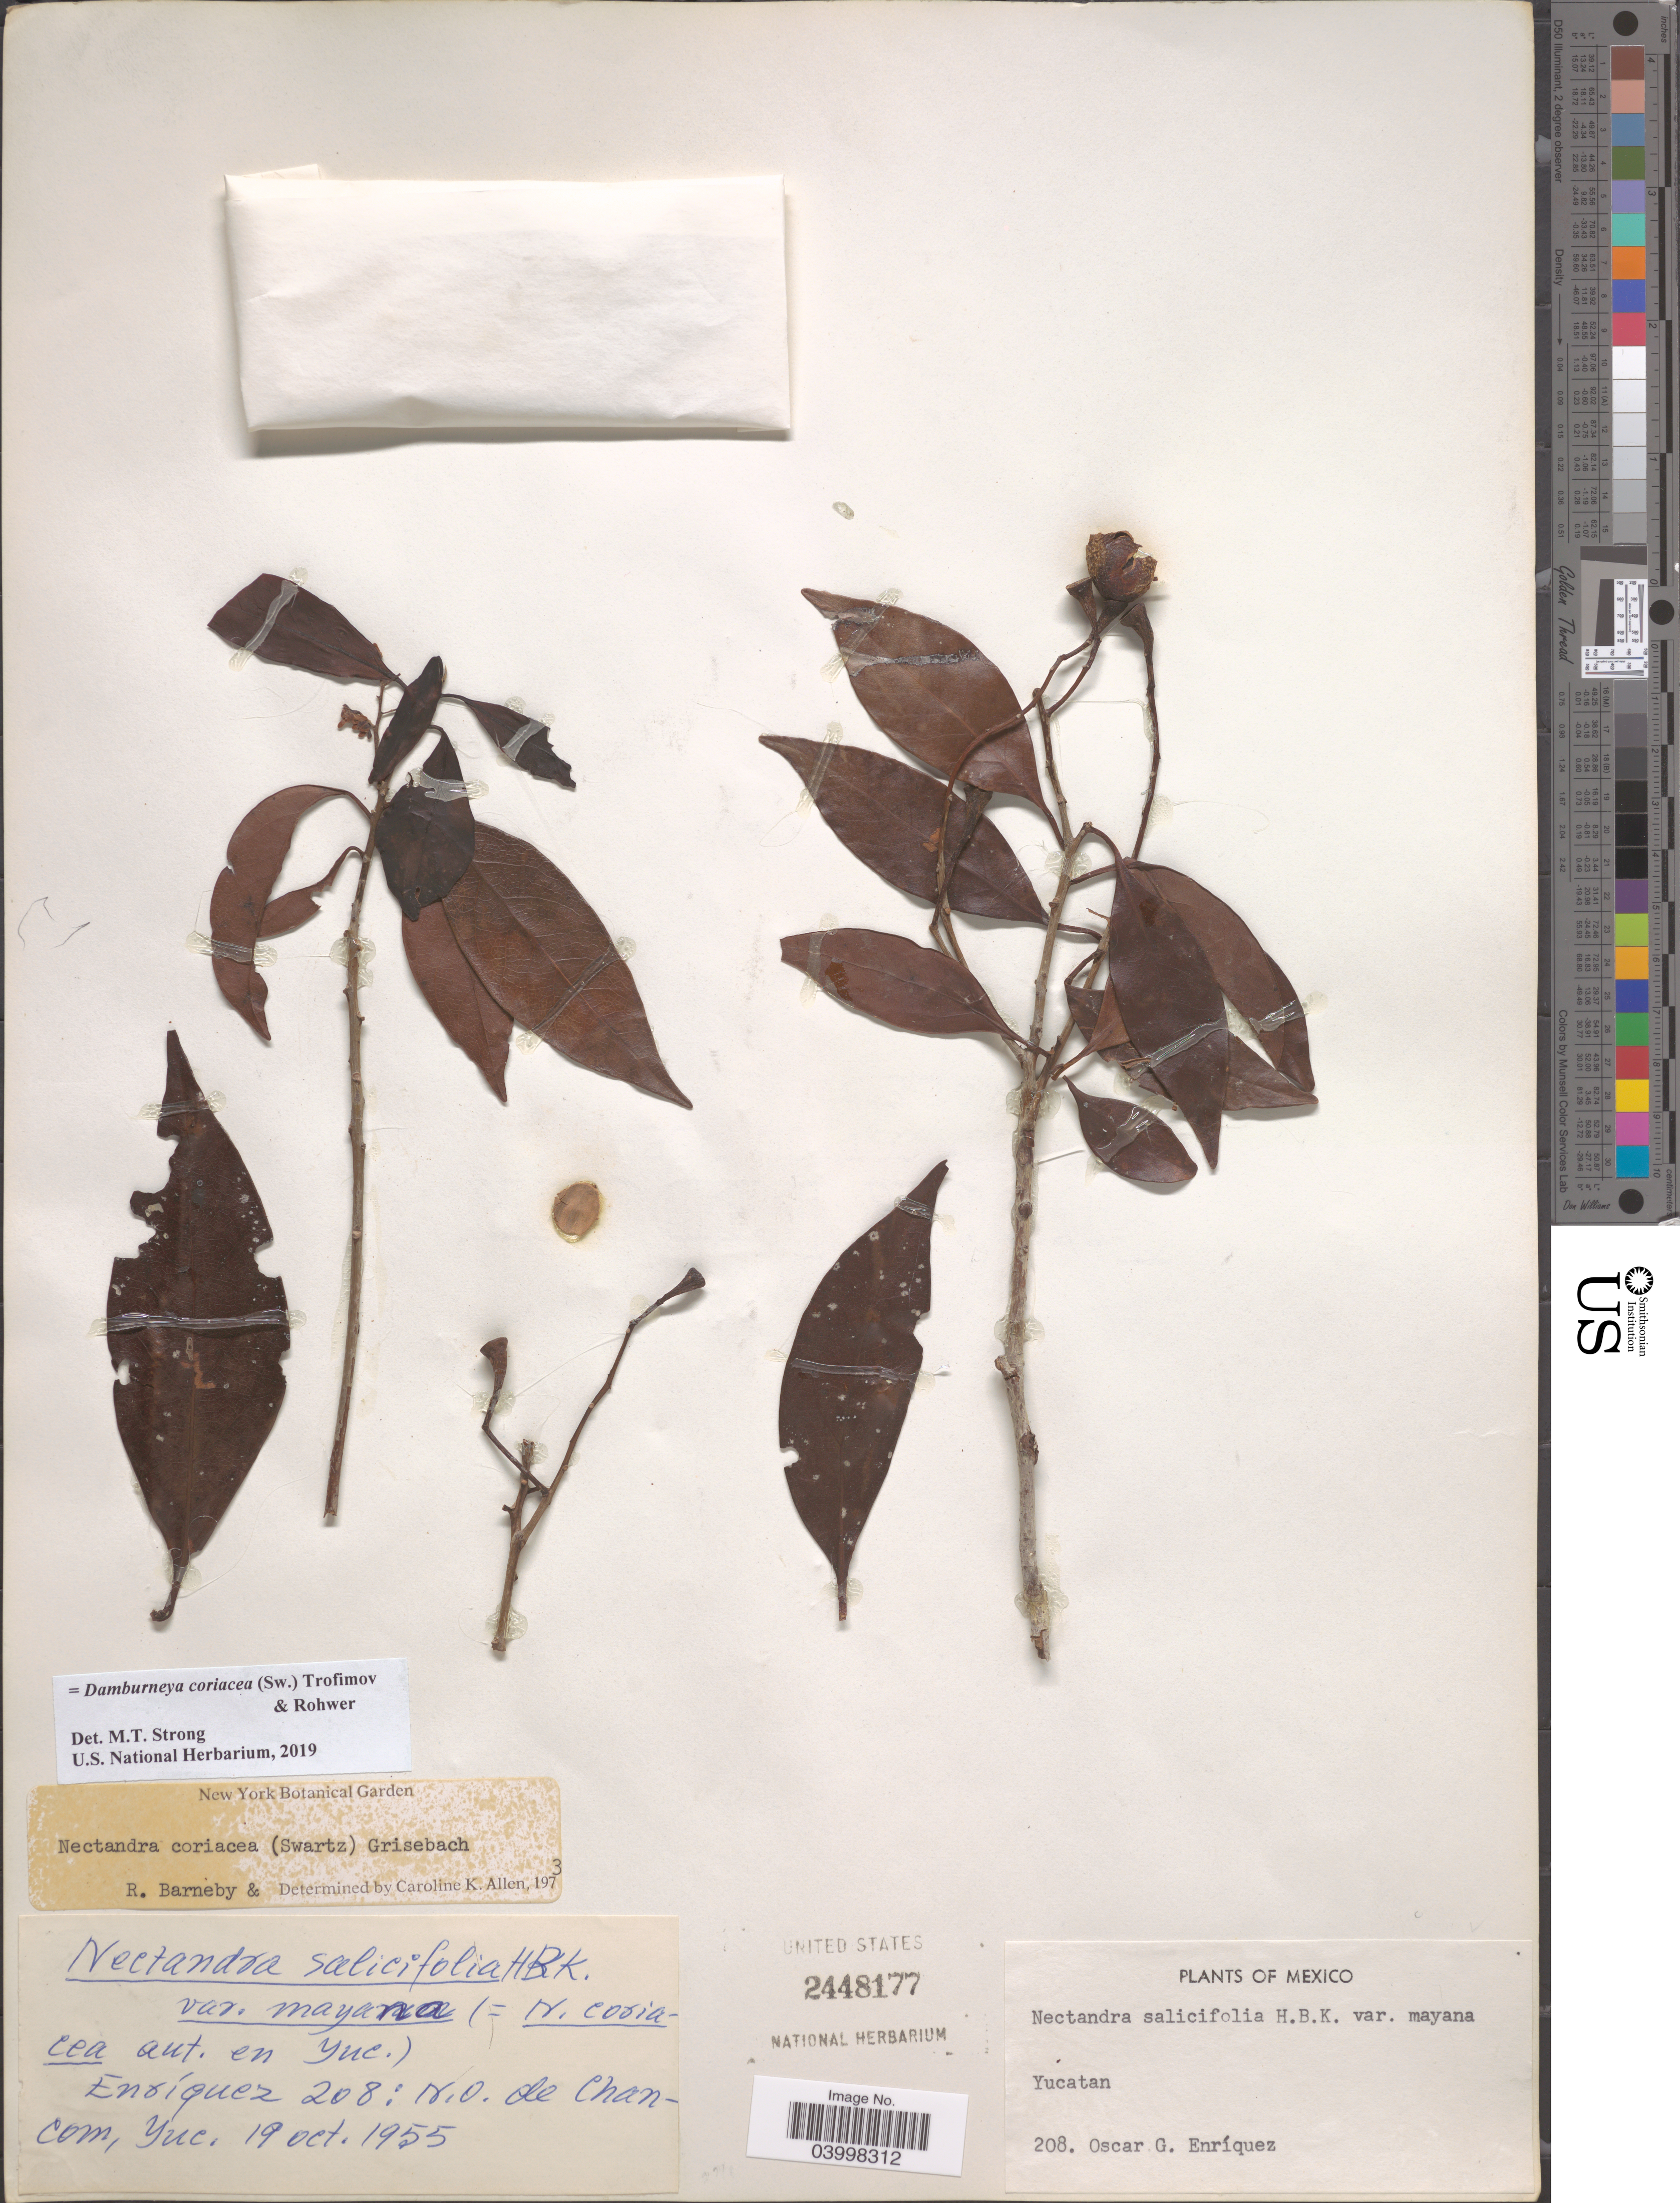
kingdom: Plantae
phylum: Tracheophyta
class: Magnoliopsida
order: Laurales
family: Lauraceae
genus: Damburneya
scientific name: Damburneya coriacea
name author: (Sw.) Trofimov & Rohwer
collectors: O. Enriquez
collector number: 208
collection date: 1955-10-19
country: Mexico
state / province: Yucatán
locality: N.O. de Chancom.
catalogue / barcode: US 2448177